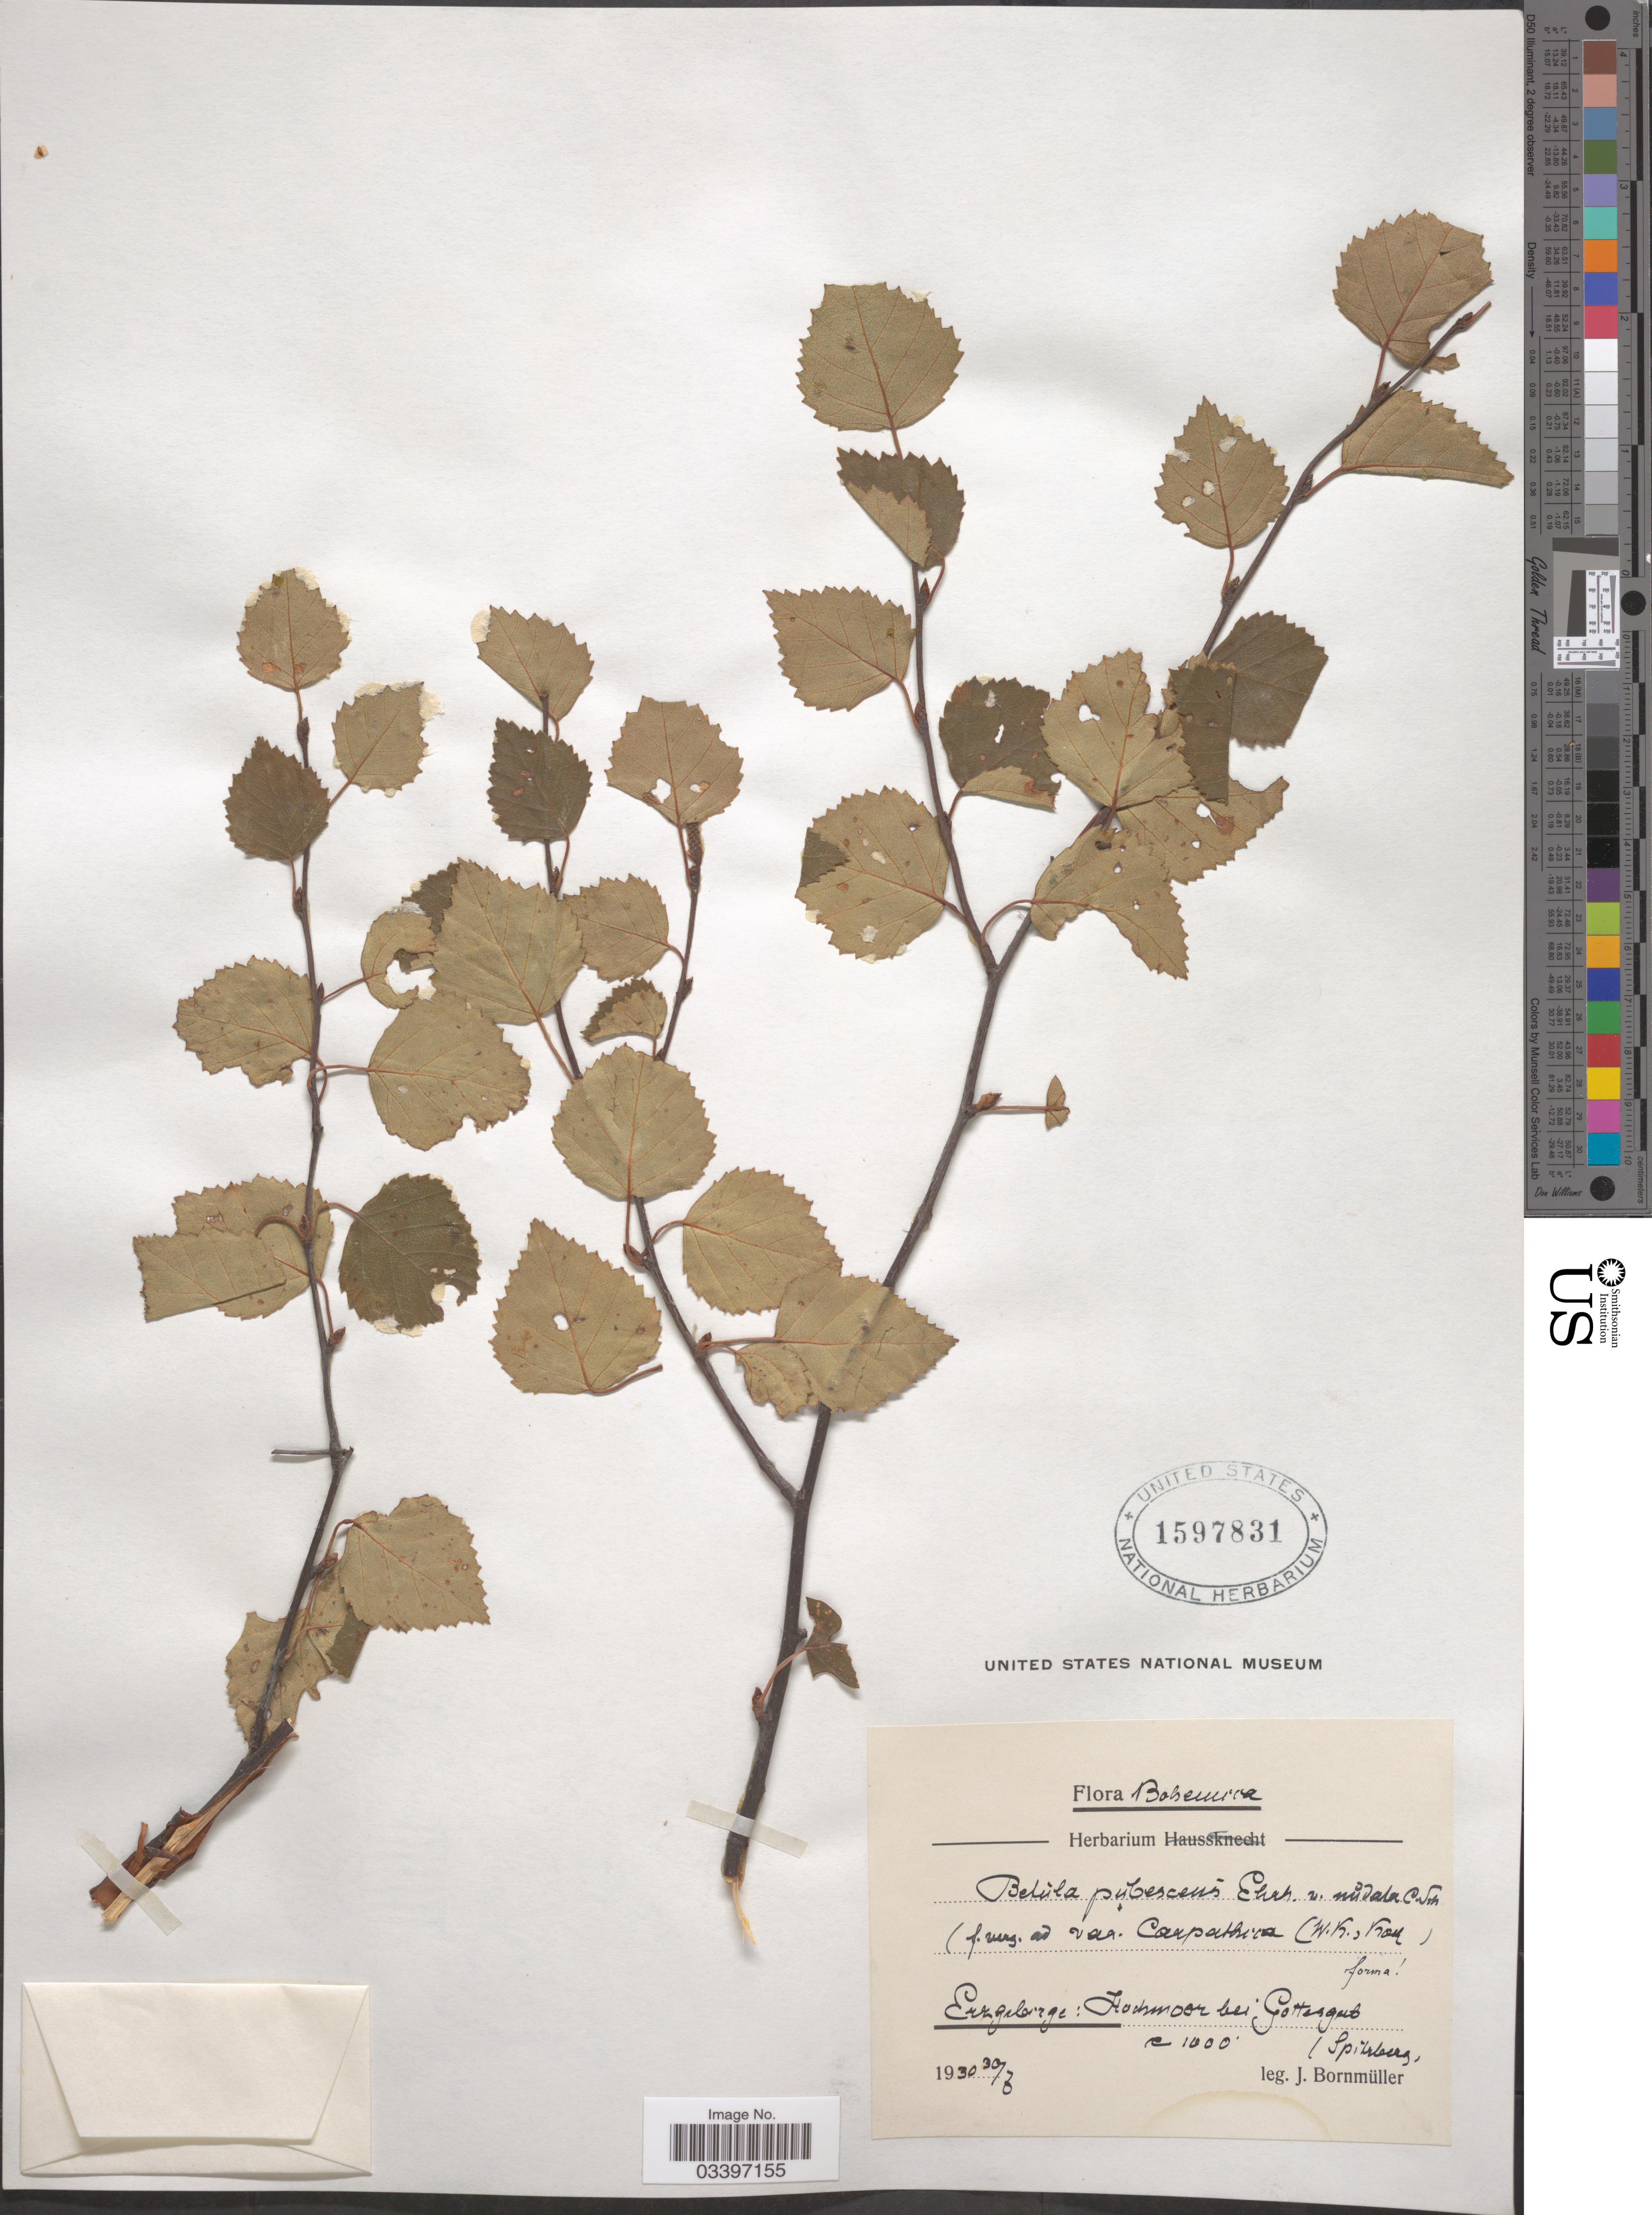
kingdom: Plantae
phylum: Tracheophyta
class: Magnoliopsida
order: Fagales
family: Betulaceae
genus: Betula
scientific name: Betula pubescens var. friesii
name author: (Larsson ex Hartm.) Nyman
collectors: J. Bornmüller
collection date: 1930-07-30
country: Czechia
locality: Bohemica. Erzgeberge: Hochmoor bei Gottesgeb [interpreted].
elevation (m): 305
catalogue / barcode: US 1597831